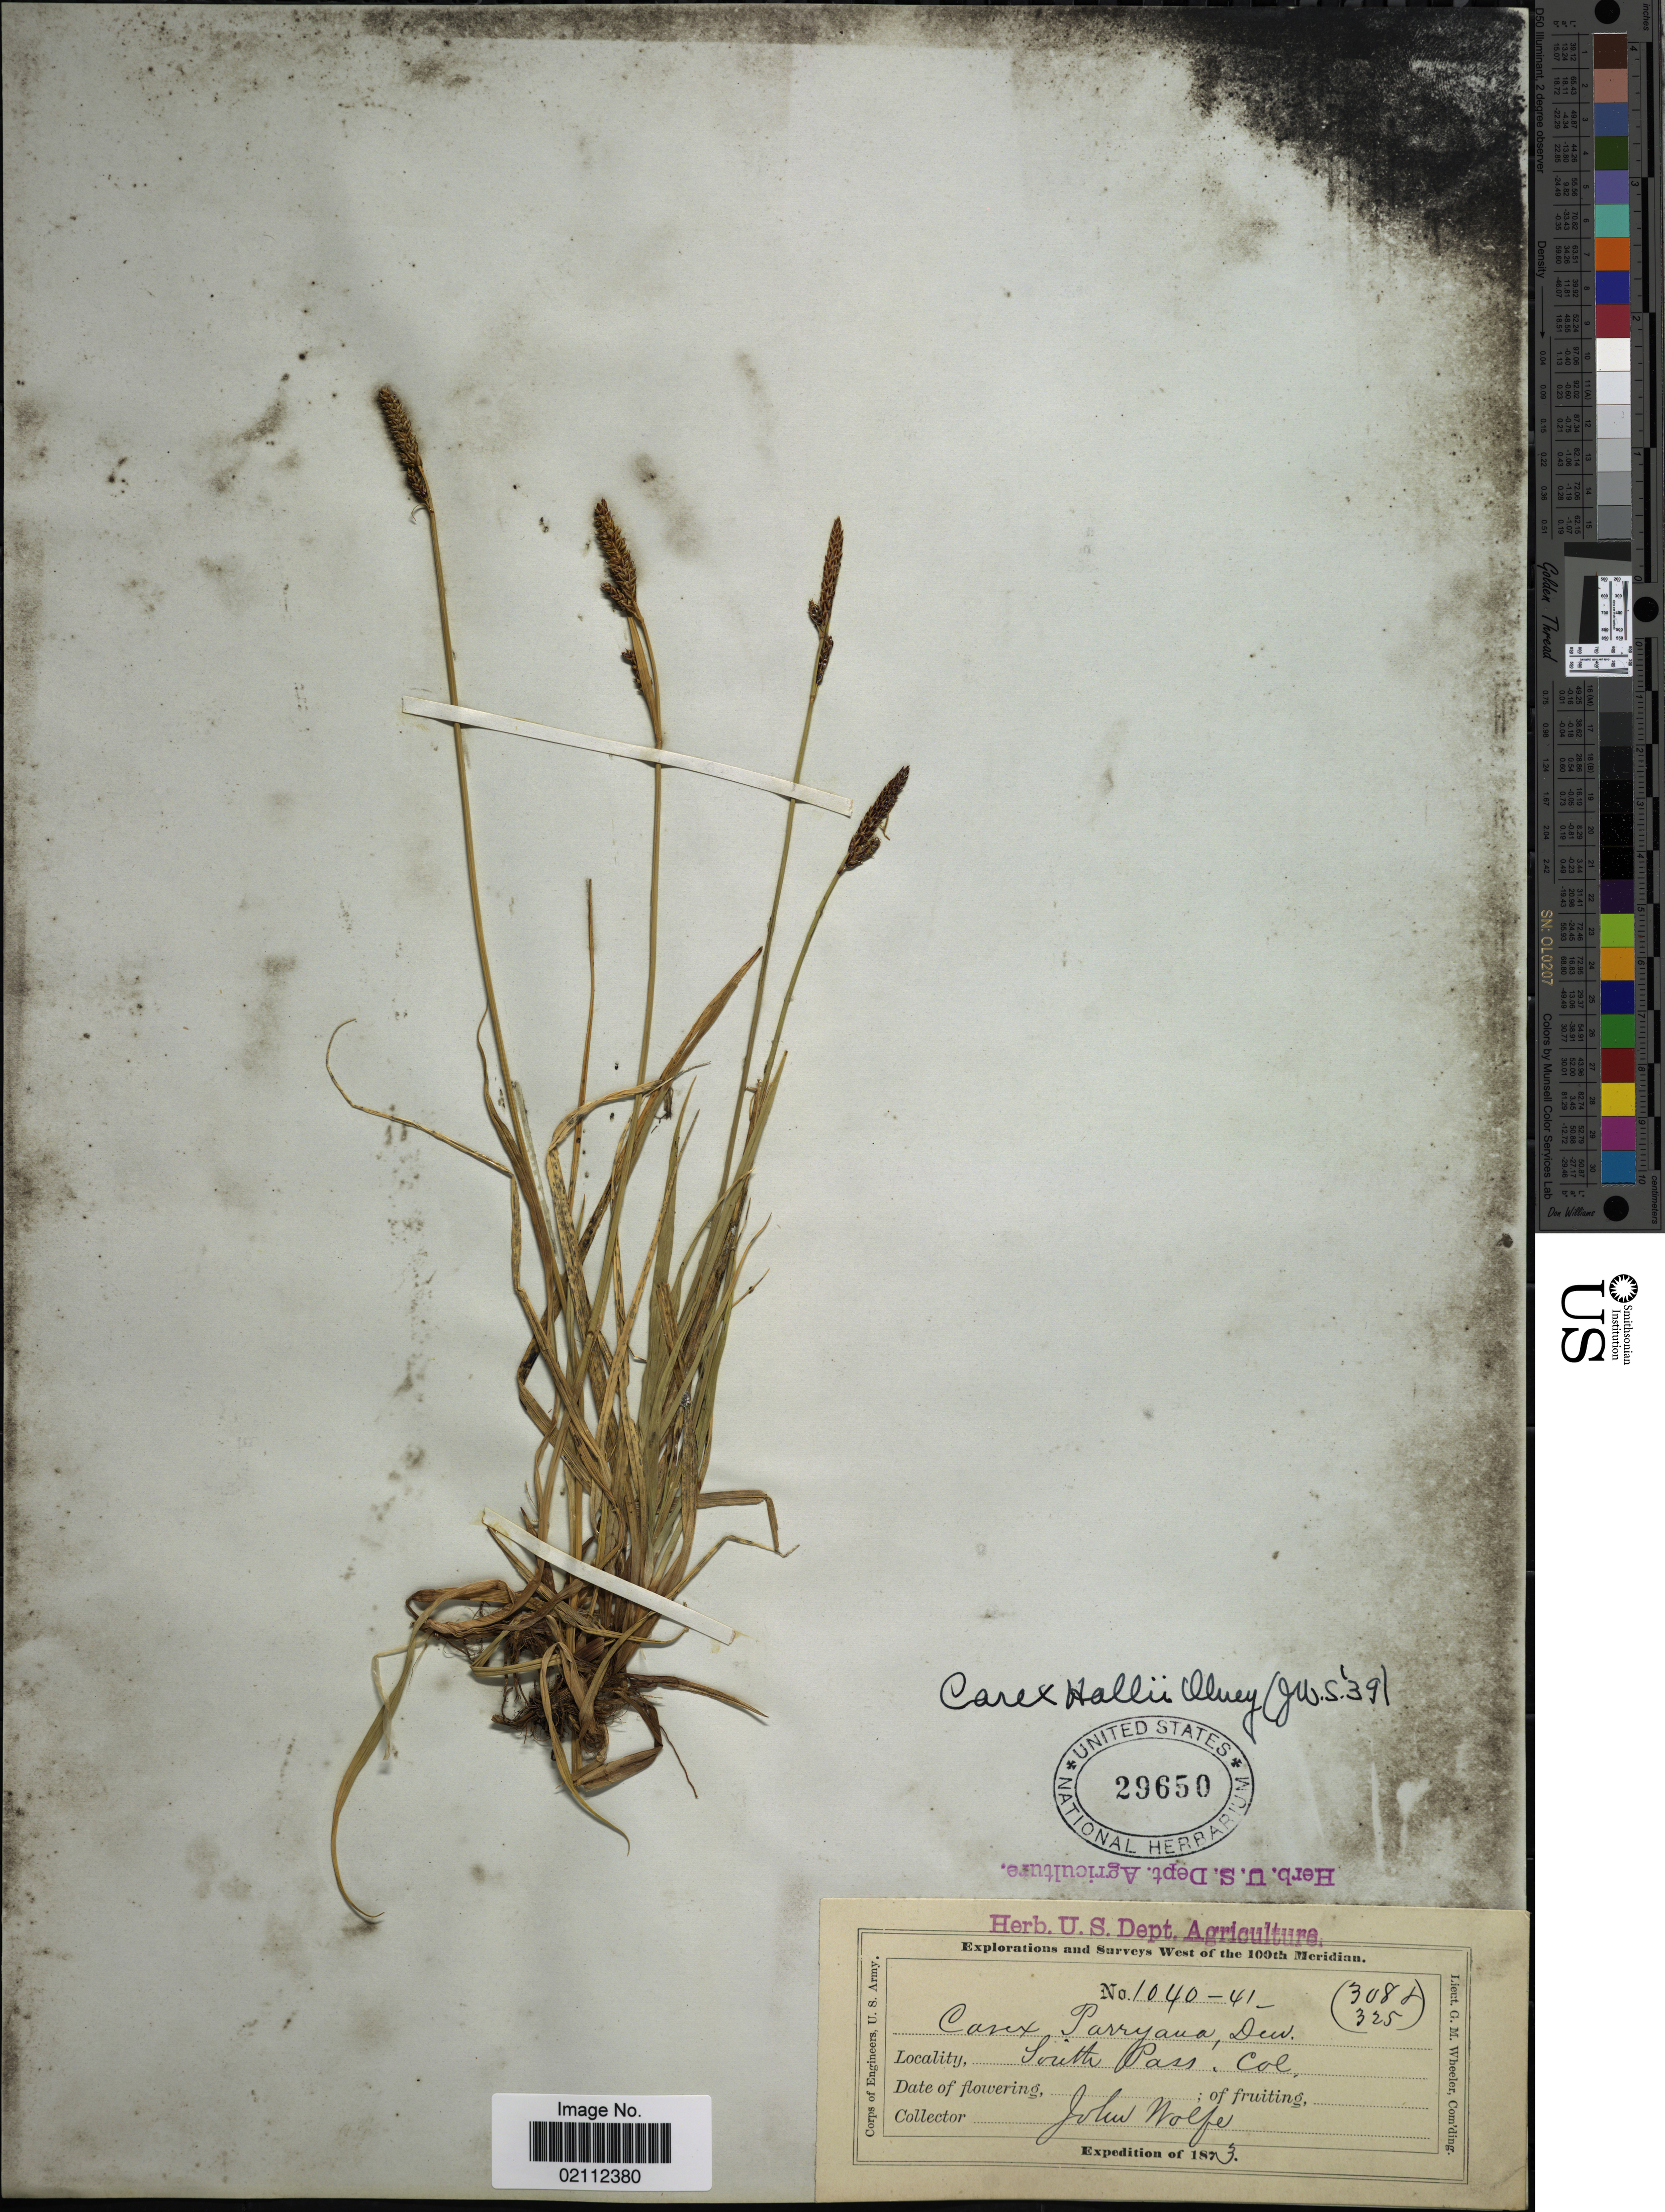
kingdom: Plantae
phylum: Tracheophyta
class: Liliopsida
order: Poales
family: Cyperaceae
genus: Carex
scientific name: Carex hallii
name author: Olney in Hayden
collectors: J. Wolfe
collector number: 1040-41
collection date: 1873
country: United States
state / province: Colorado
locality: South Pass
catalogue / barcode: US 29650